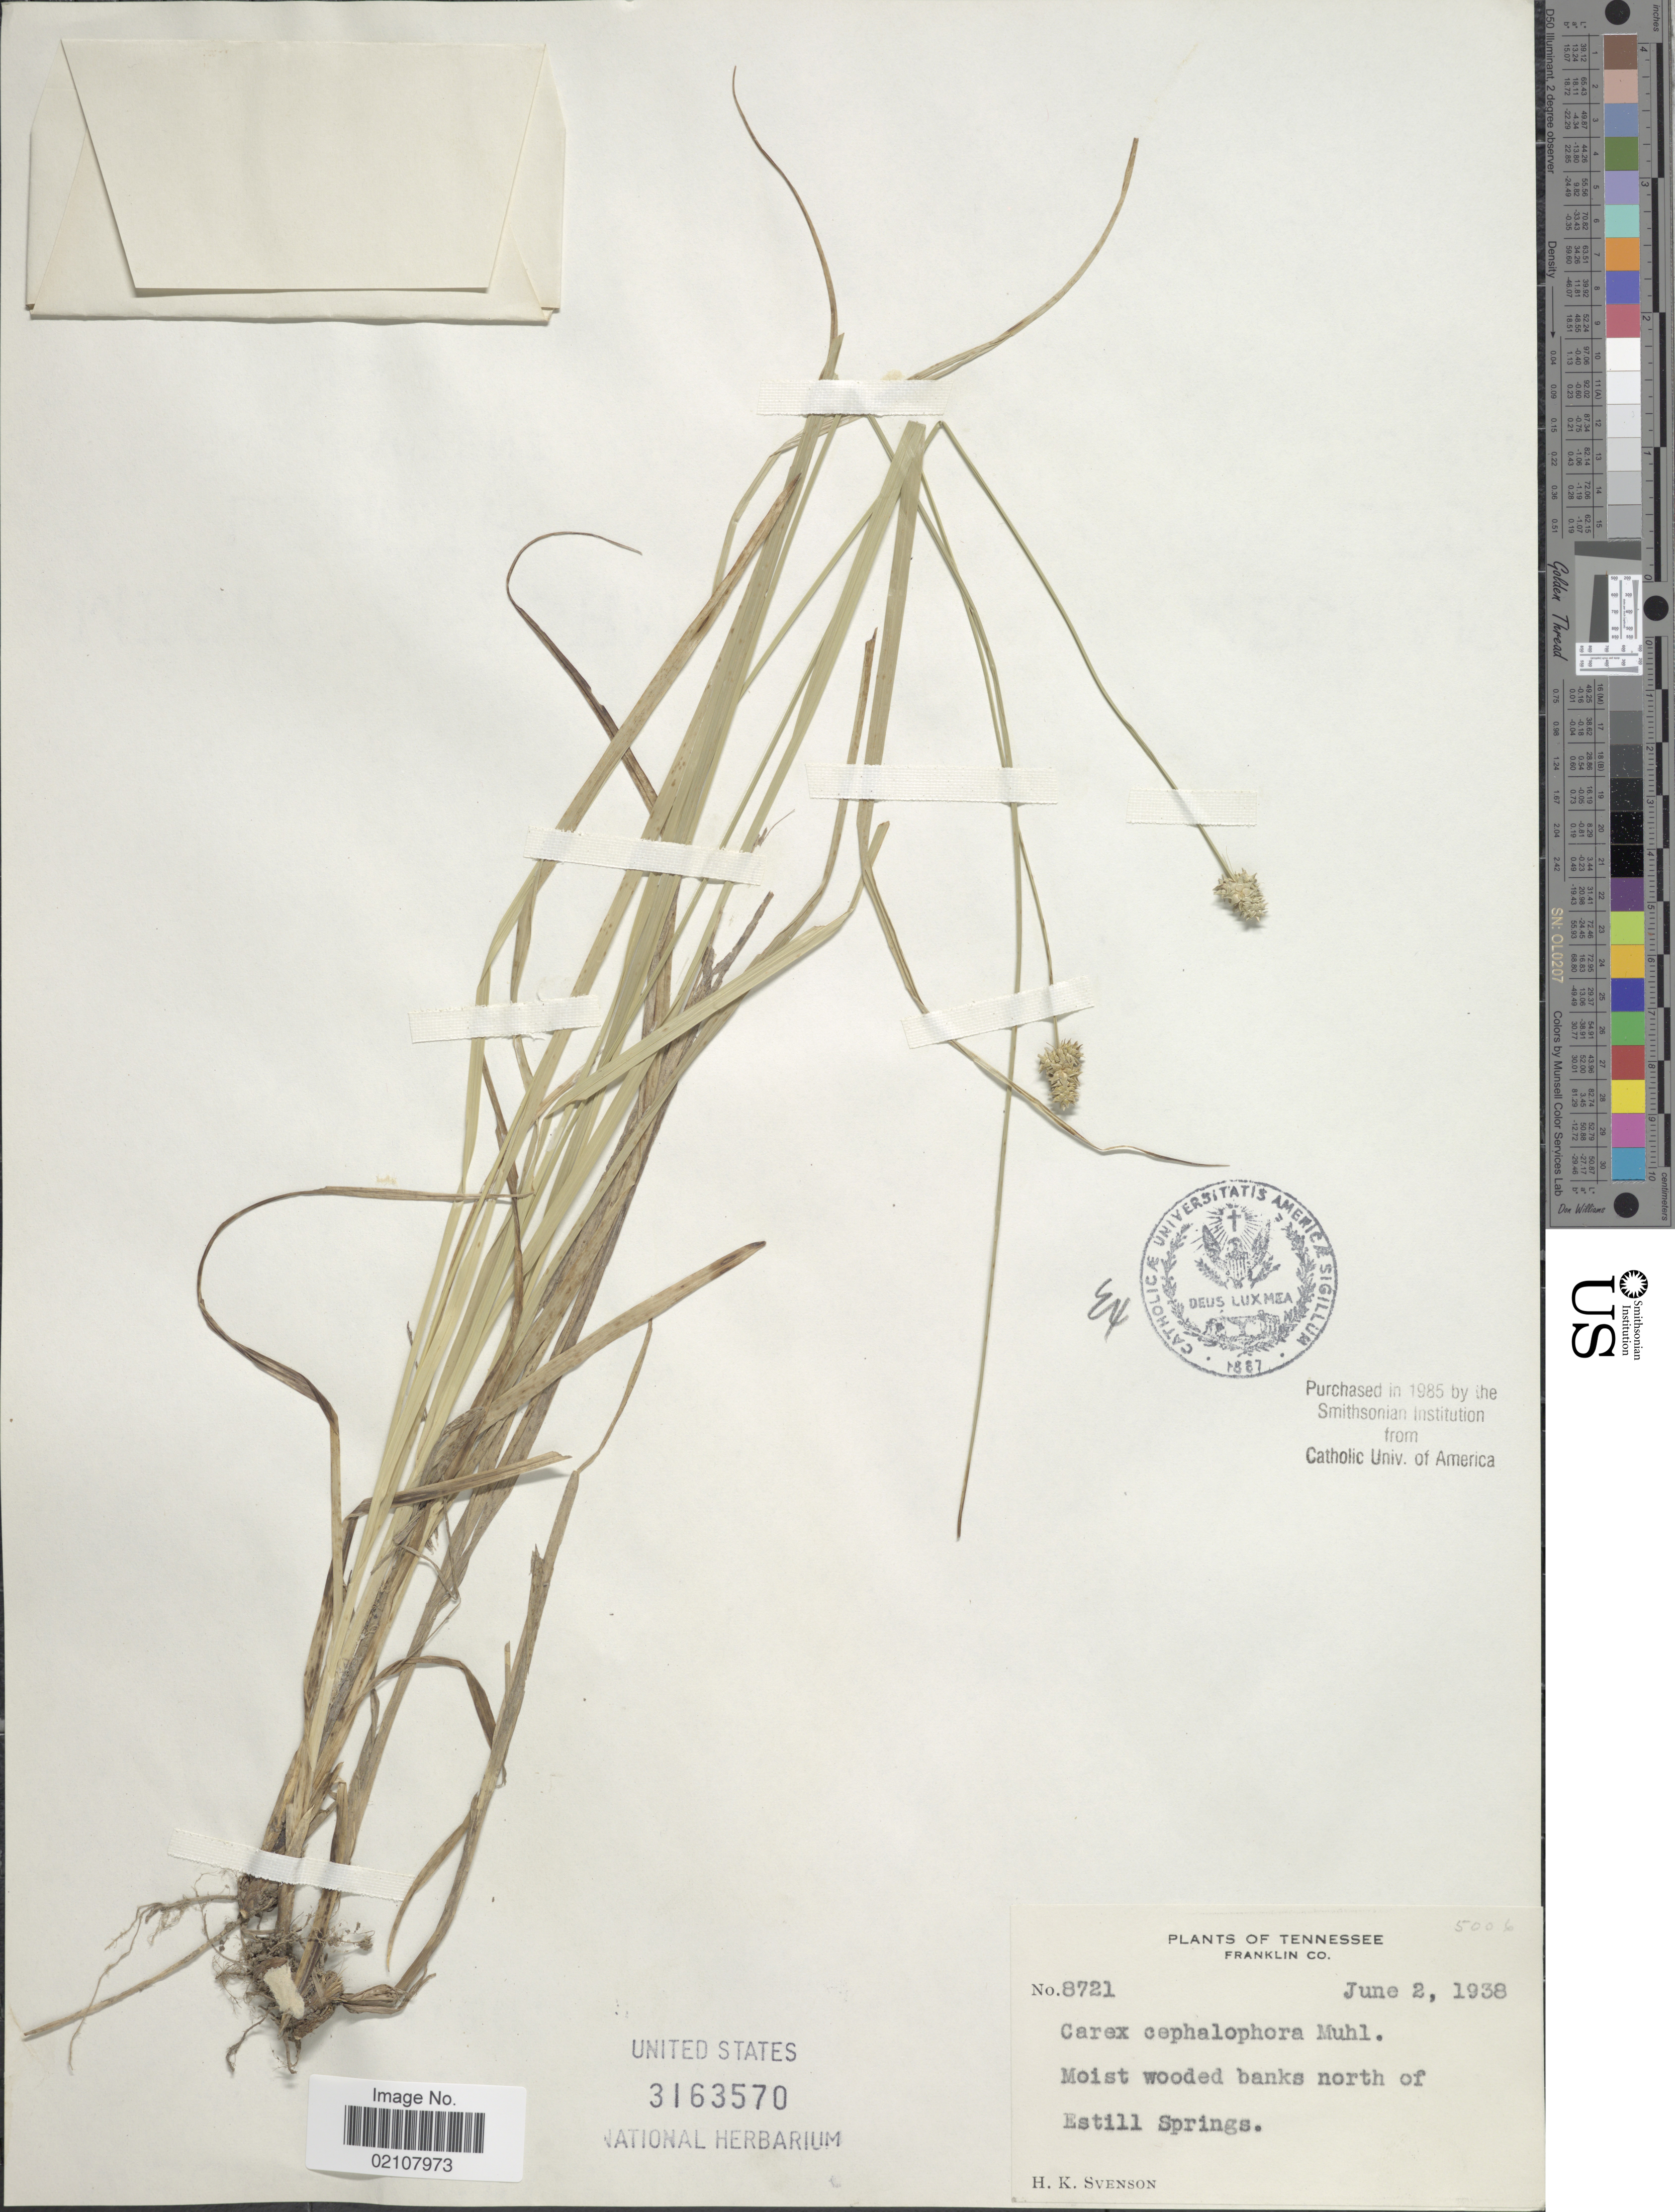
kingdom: Plantae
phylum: Tracheophyta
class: Liliopsida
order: Poales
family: Cyperaceae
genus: Carex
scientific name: Carex cephalophora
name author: Muhl. ex Willd.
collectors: H. K. Svenson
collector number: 8721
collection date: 1938-06-02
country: United States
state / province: Tennessee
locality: Franklin Co, Moist wooded banks north of Estill Springs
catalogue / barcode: US 3163570